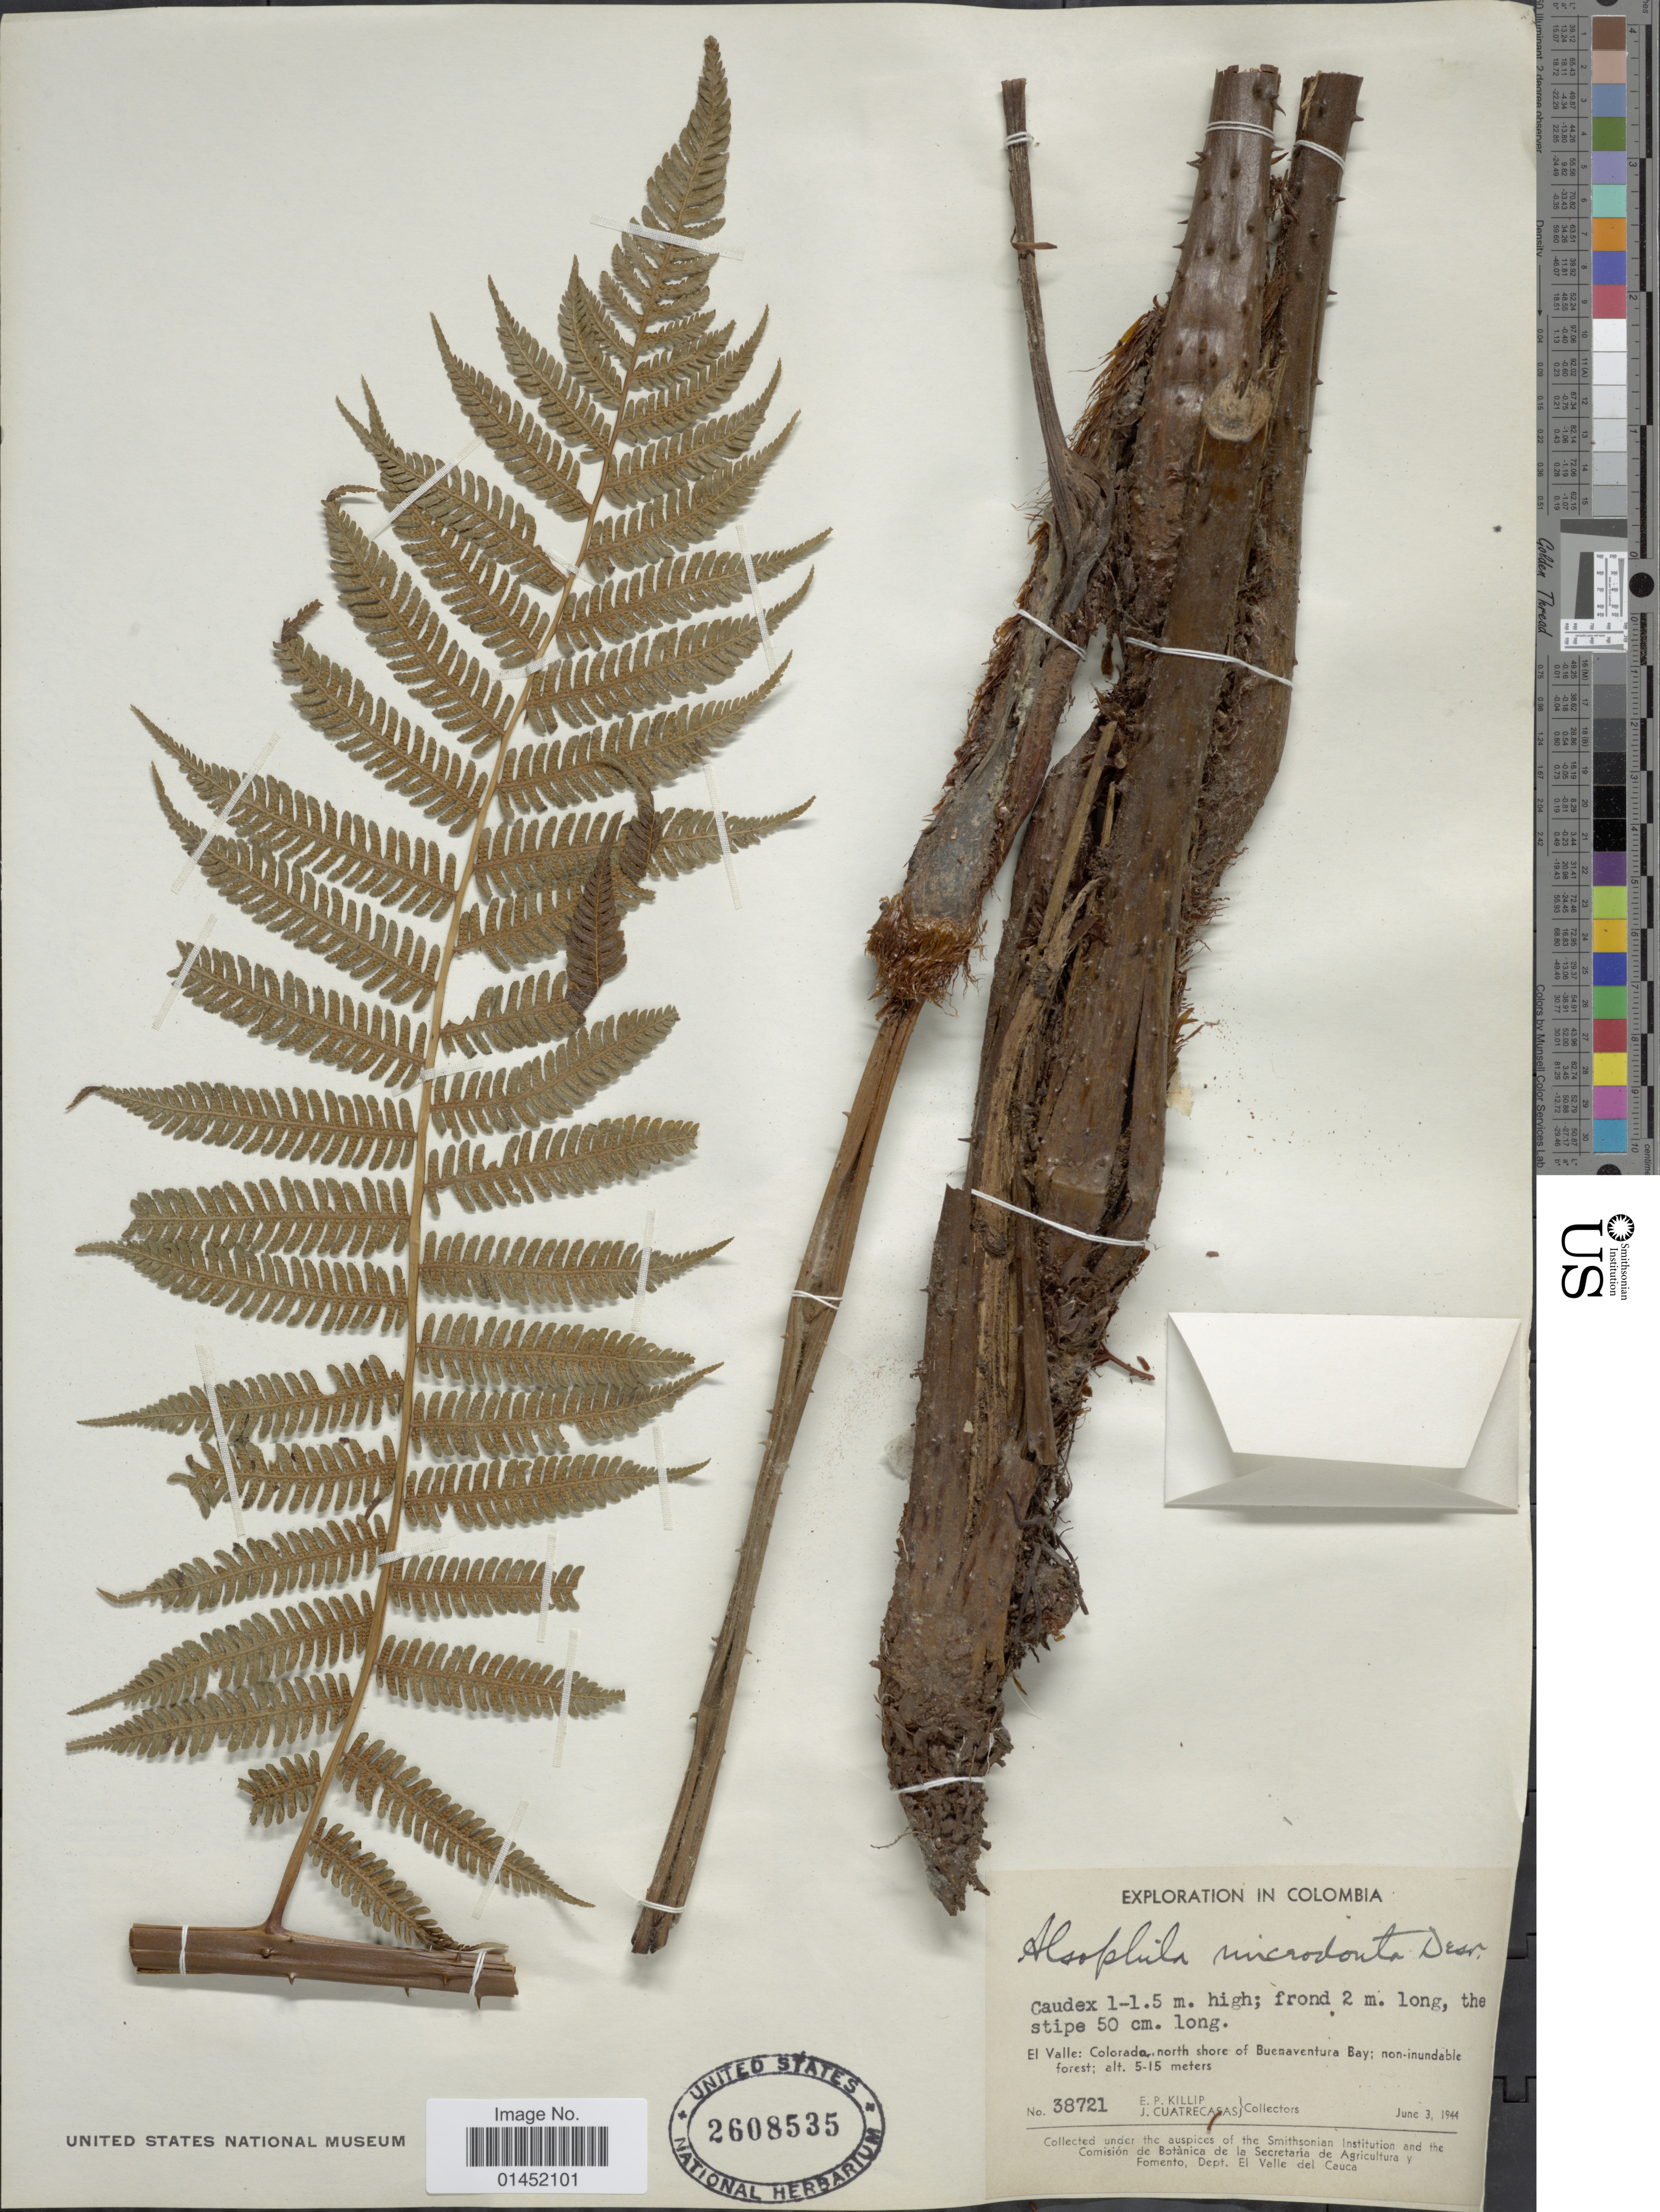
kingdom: Plantae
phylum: Tracheophyta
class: Polypodiopsida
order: Cyatheales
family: Cyatheaceae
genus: Cyathea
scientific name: Cyathea microdonta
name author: (Desv.) Domin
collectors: E. P. Killip & J. Cuatrecasas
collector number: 38721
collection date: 1944-06-03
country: Colombia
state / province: Valle del Cauca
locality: El valle: Colorado, north shore of Buenaventura Bay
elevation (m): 5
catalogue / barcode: US 2608535